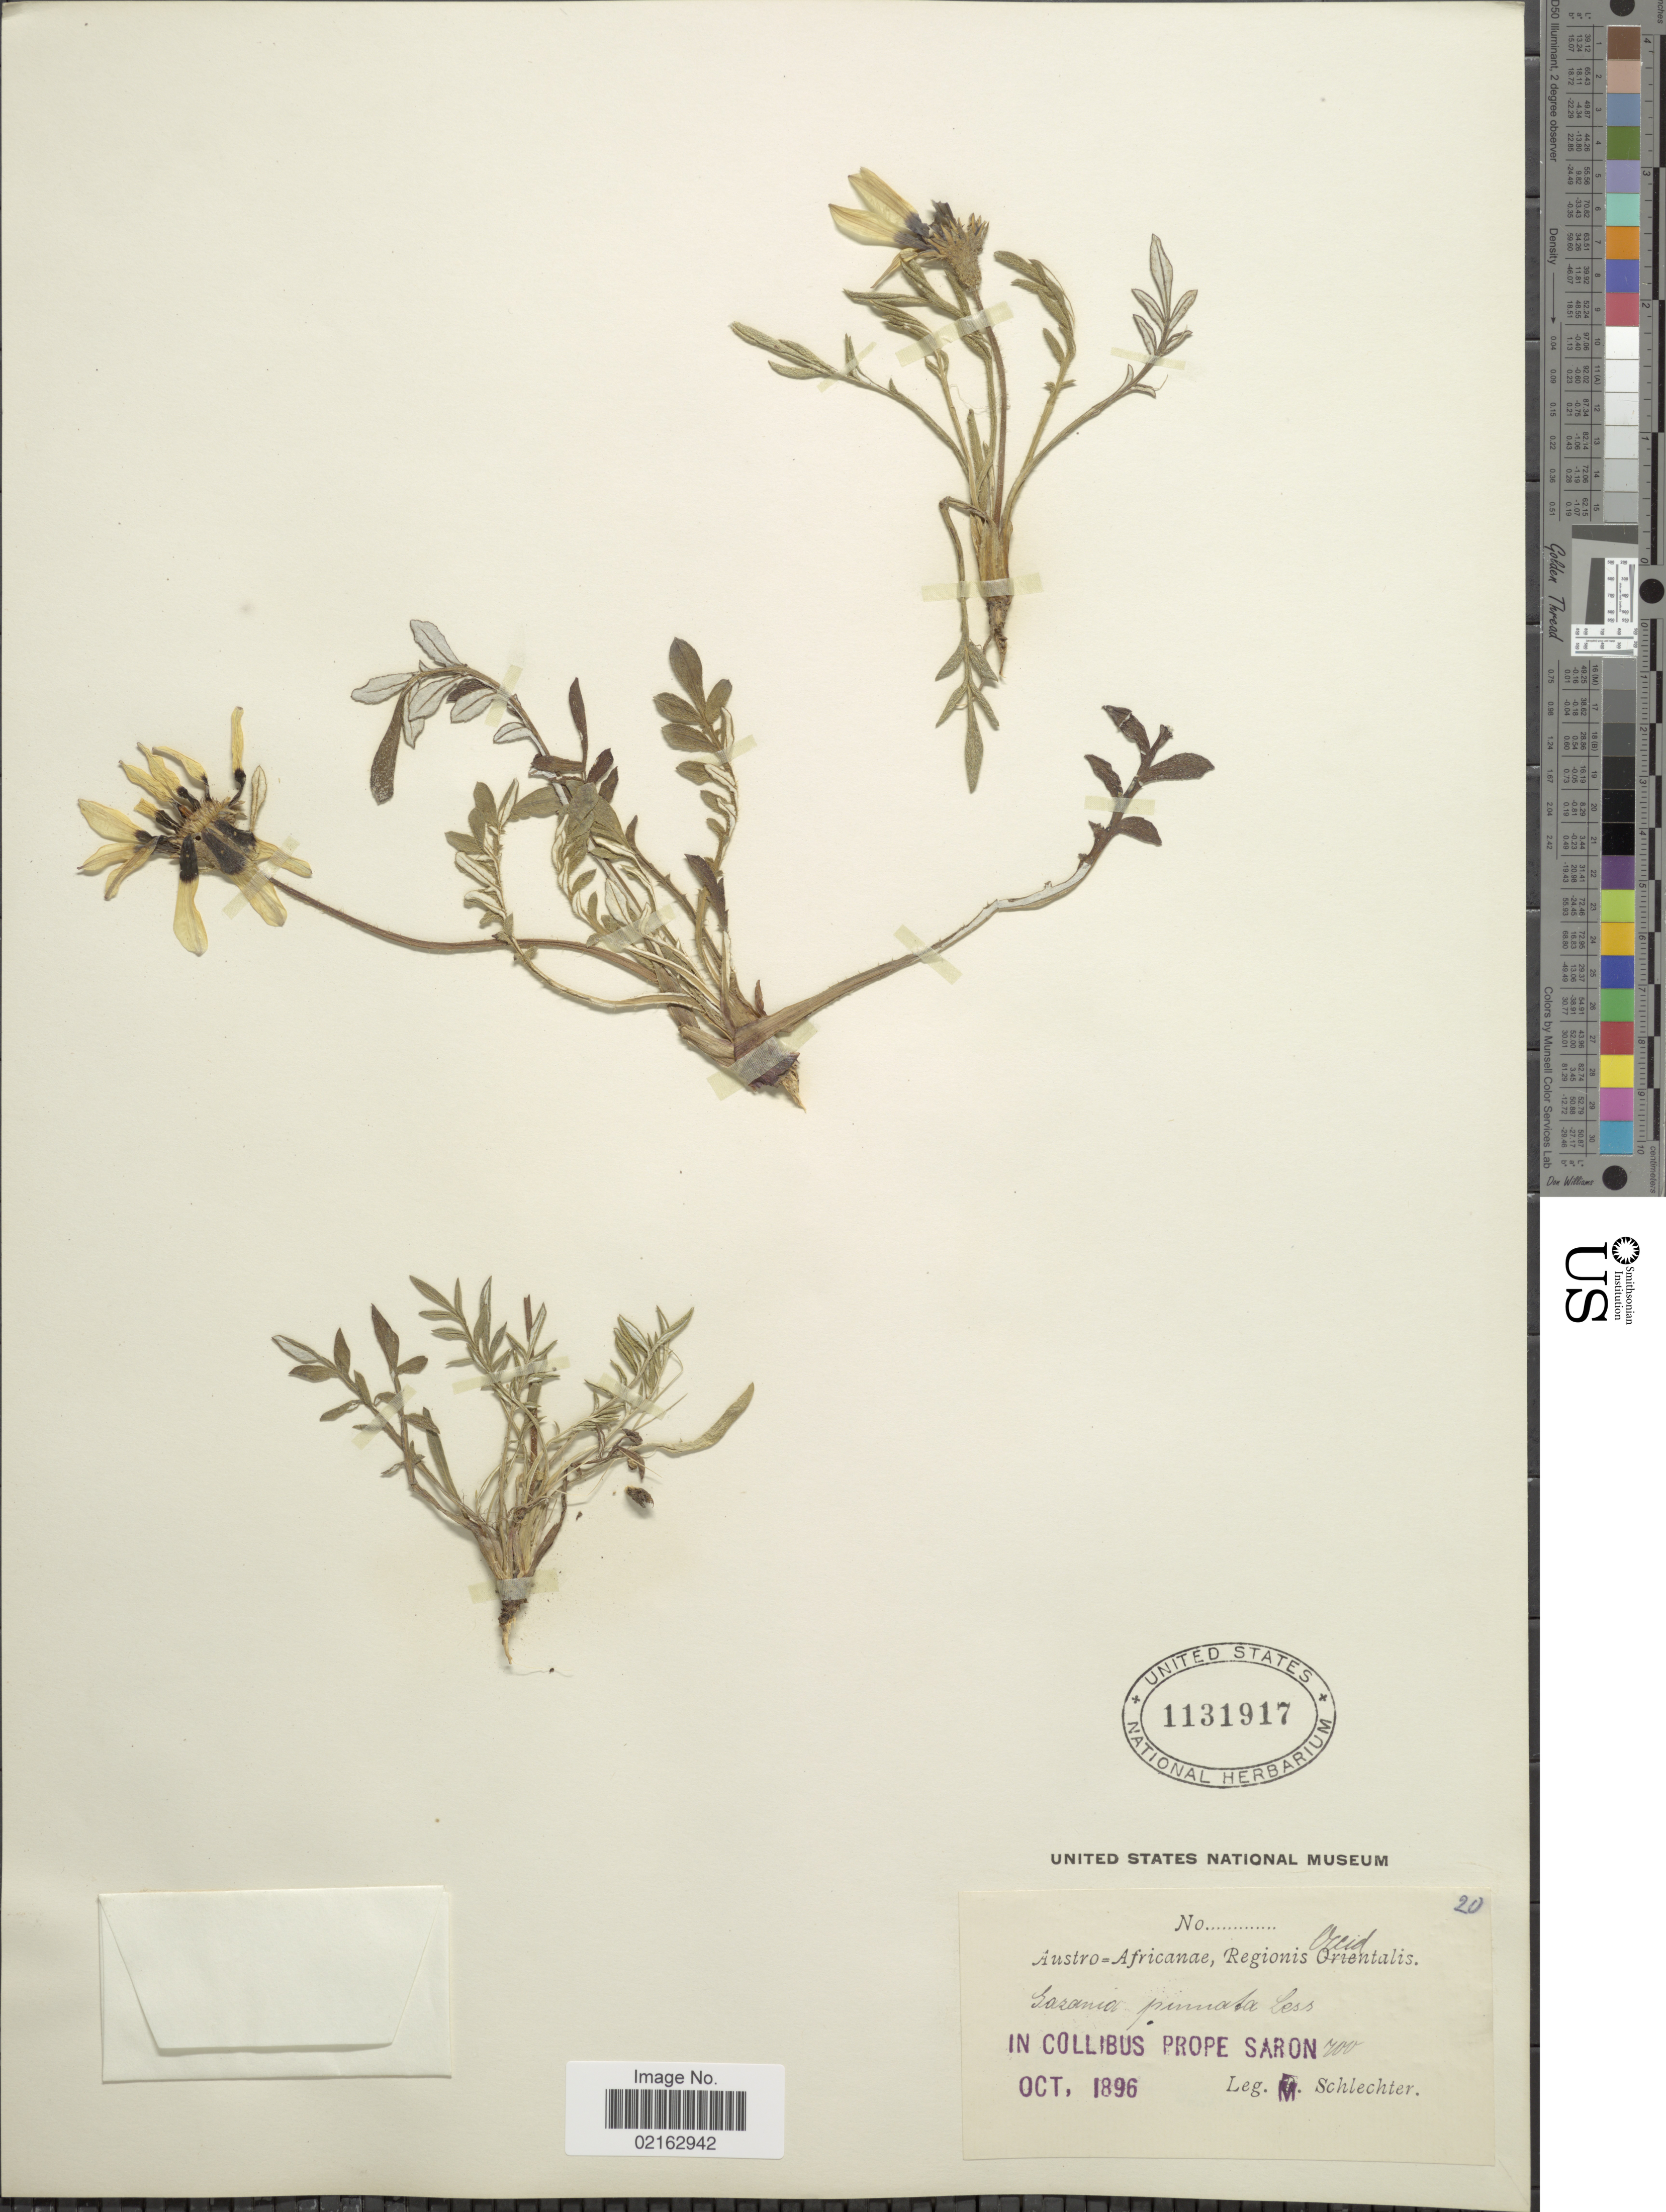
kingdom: Plantae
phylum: Tracheophyta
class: Magnoliopsida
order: Asterales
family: Asteraceae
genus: Gazania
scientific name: Gazania pinnata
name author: DC.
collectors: M. Schlechter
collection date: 1896-10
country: South Africa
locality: Austro-Africanae, Regionis Occid. In collibus prope Saron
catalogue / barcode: US 1131917